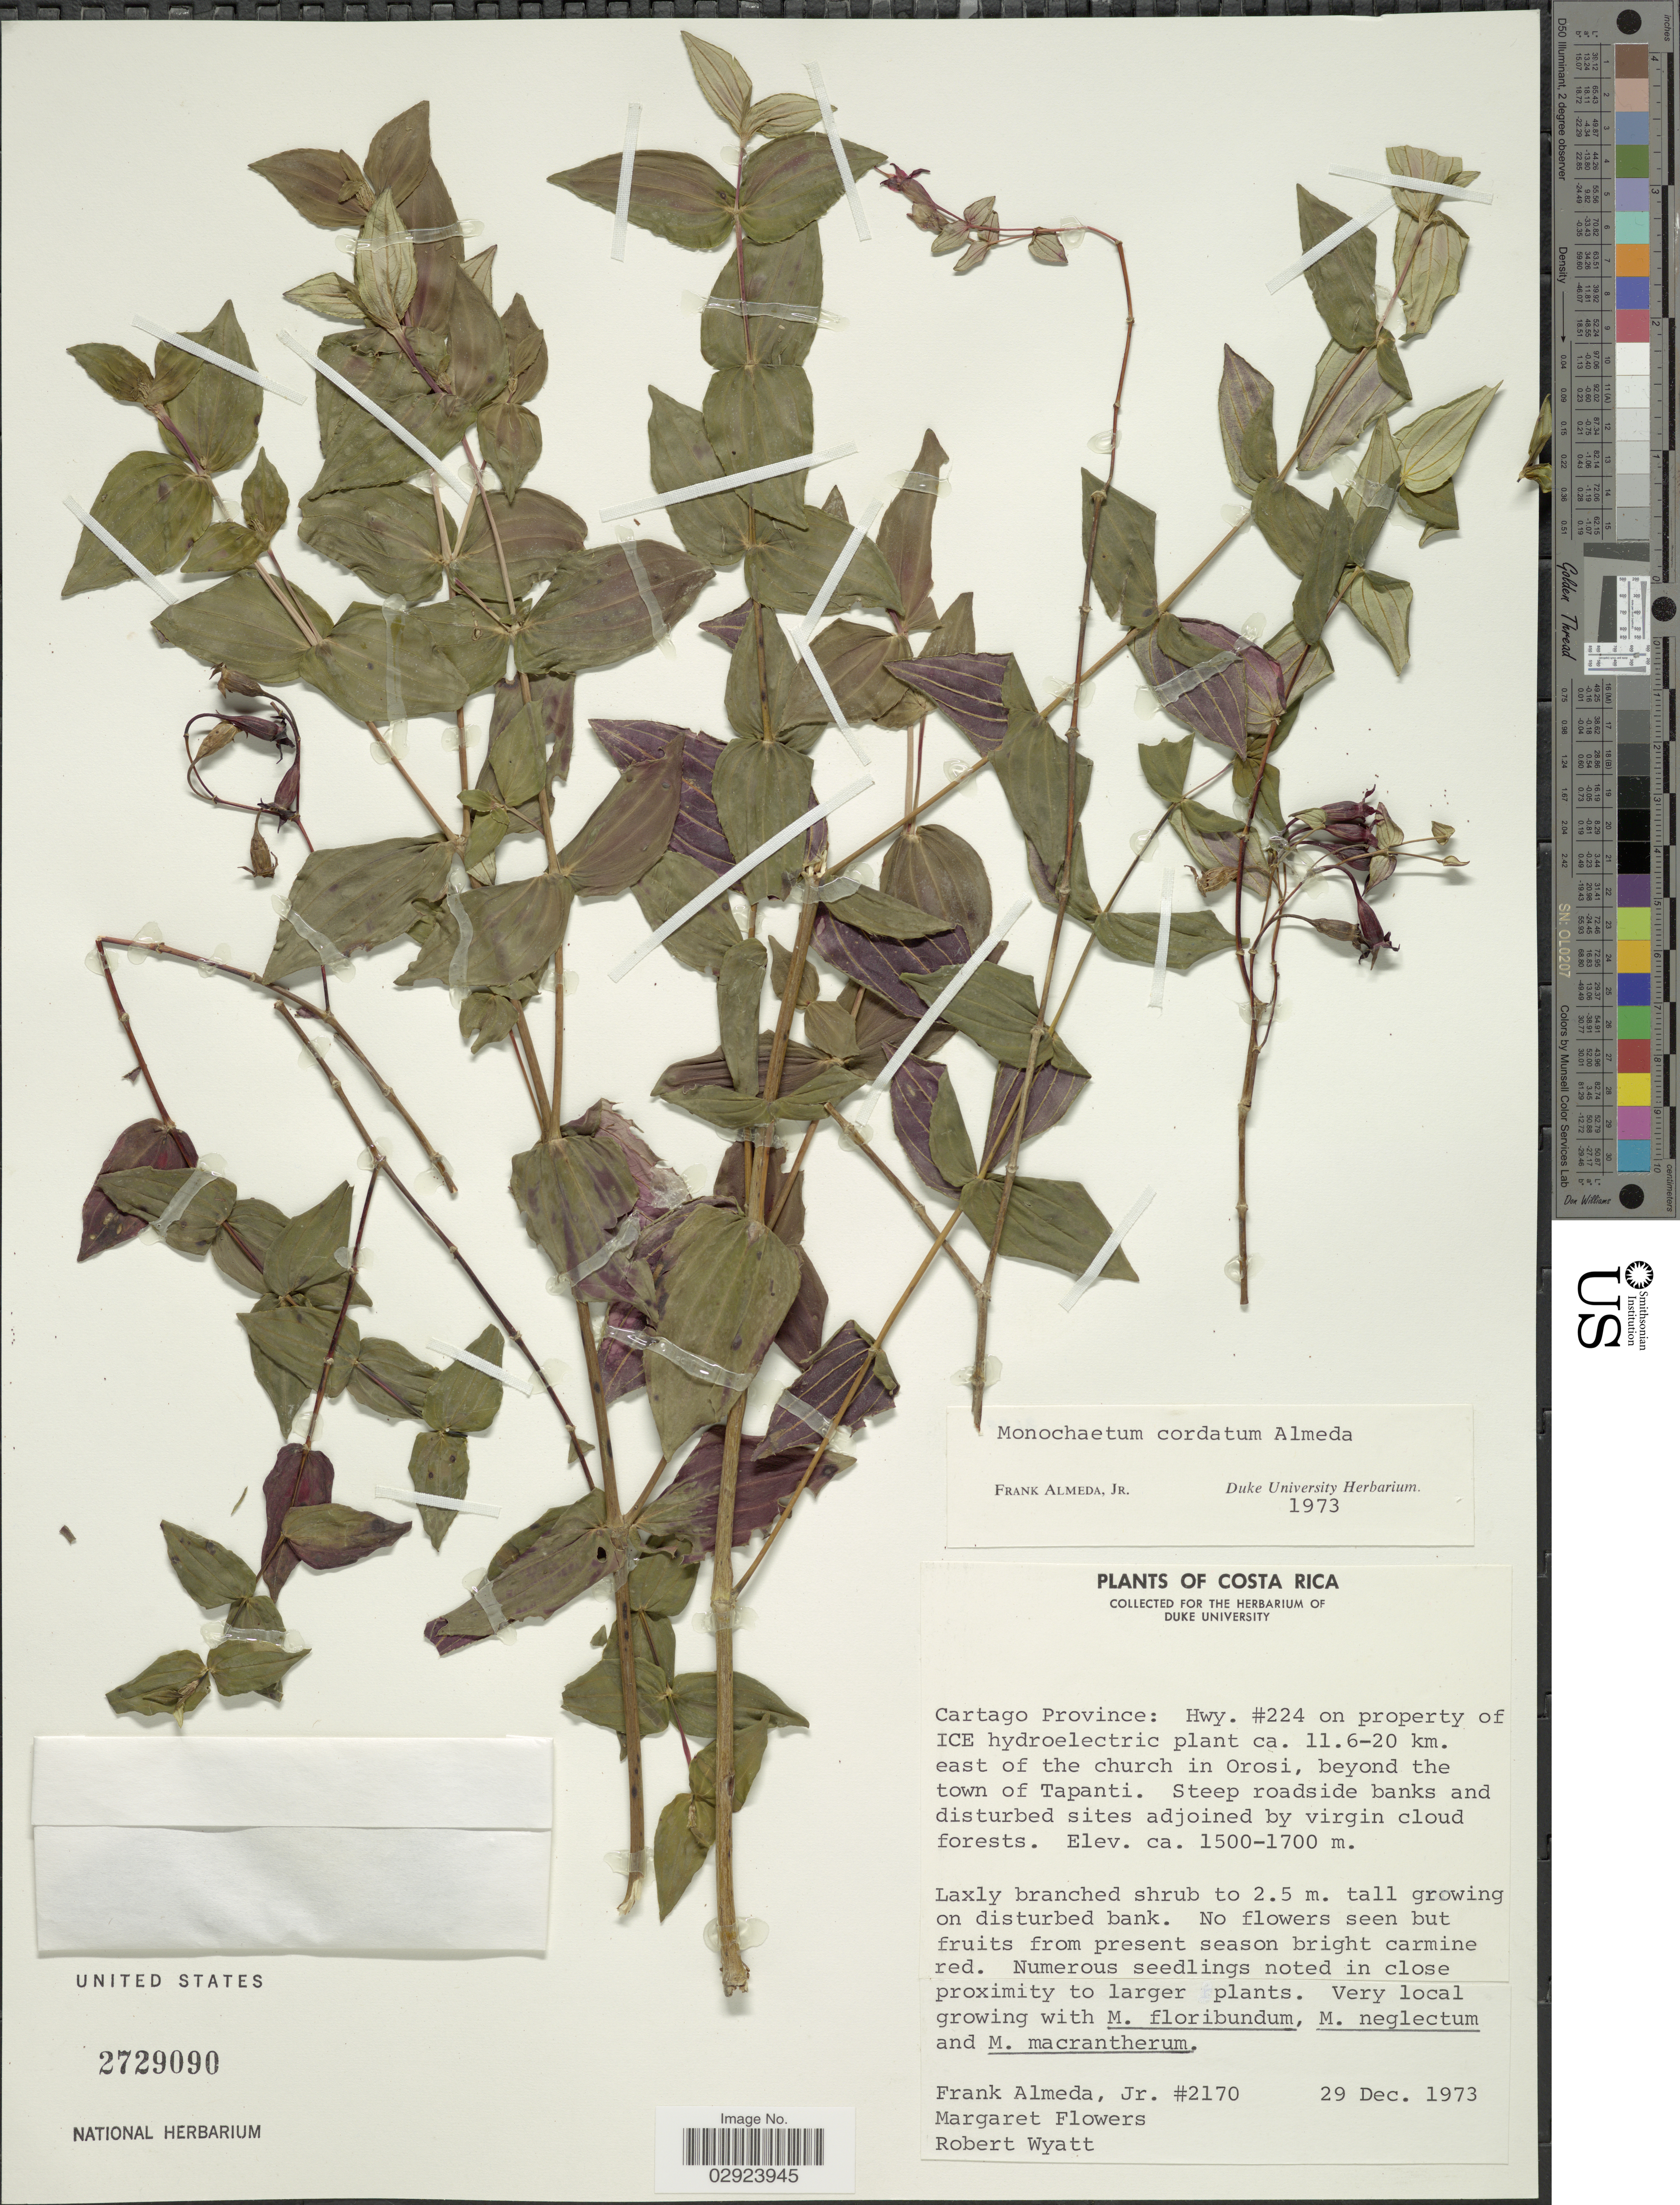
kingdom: Plantae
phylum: Tracheophyta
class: Magnoliopsida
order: Myrtales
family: Melastomataceae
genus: Monochaetum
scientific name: Monochaetum cordatum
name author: Almeda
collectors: F. Almeda, M. Flowers & R. Wyatt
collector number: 2170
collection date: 1973-12-29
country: Costa Rica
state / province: Cartago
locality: Hwy. # 224 on property of ICE Hydroelectric plant ca. 11.6-20 km. east of the church in Orosi, beyond the town of Tapanti. Steep roadside banks and disturbed sites adjoined by virgin cloud forests.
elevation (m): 1500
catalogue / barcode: US 2729090